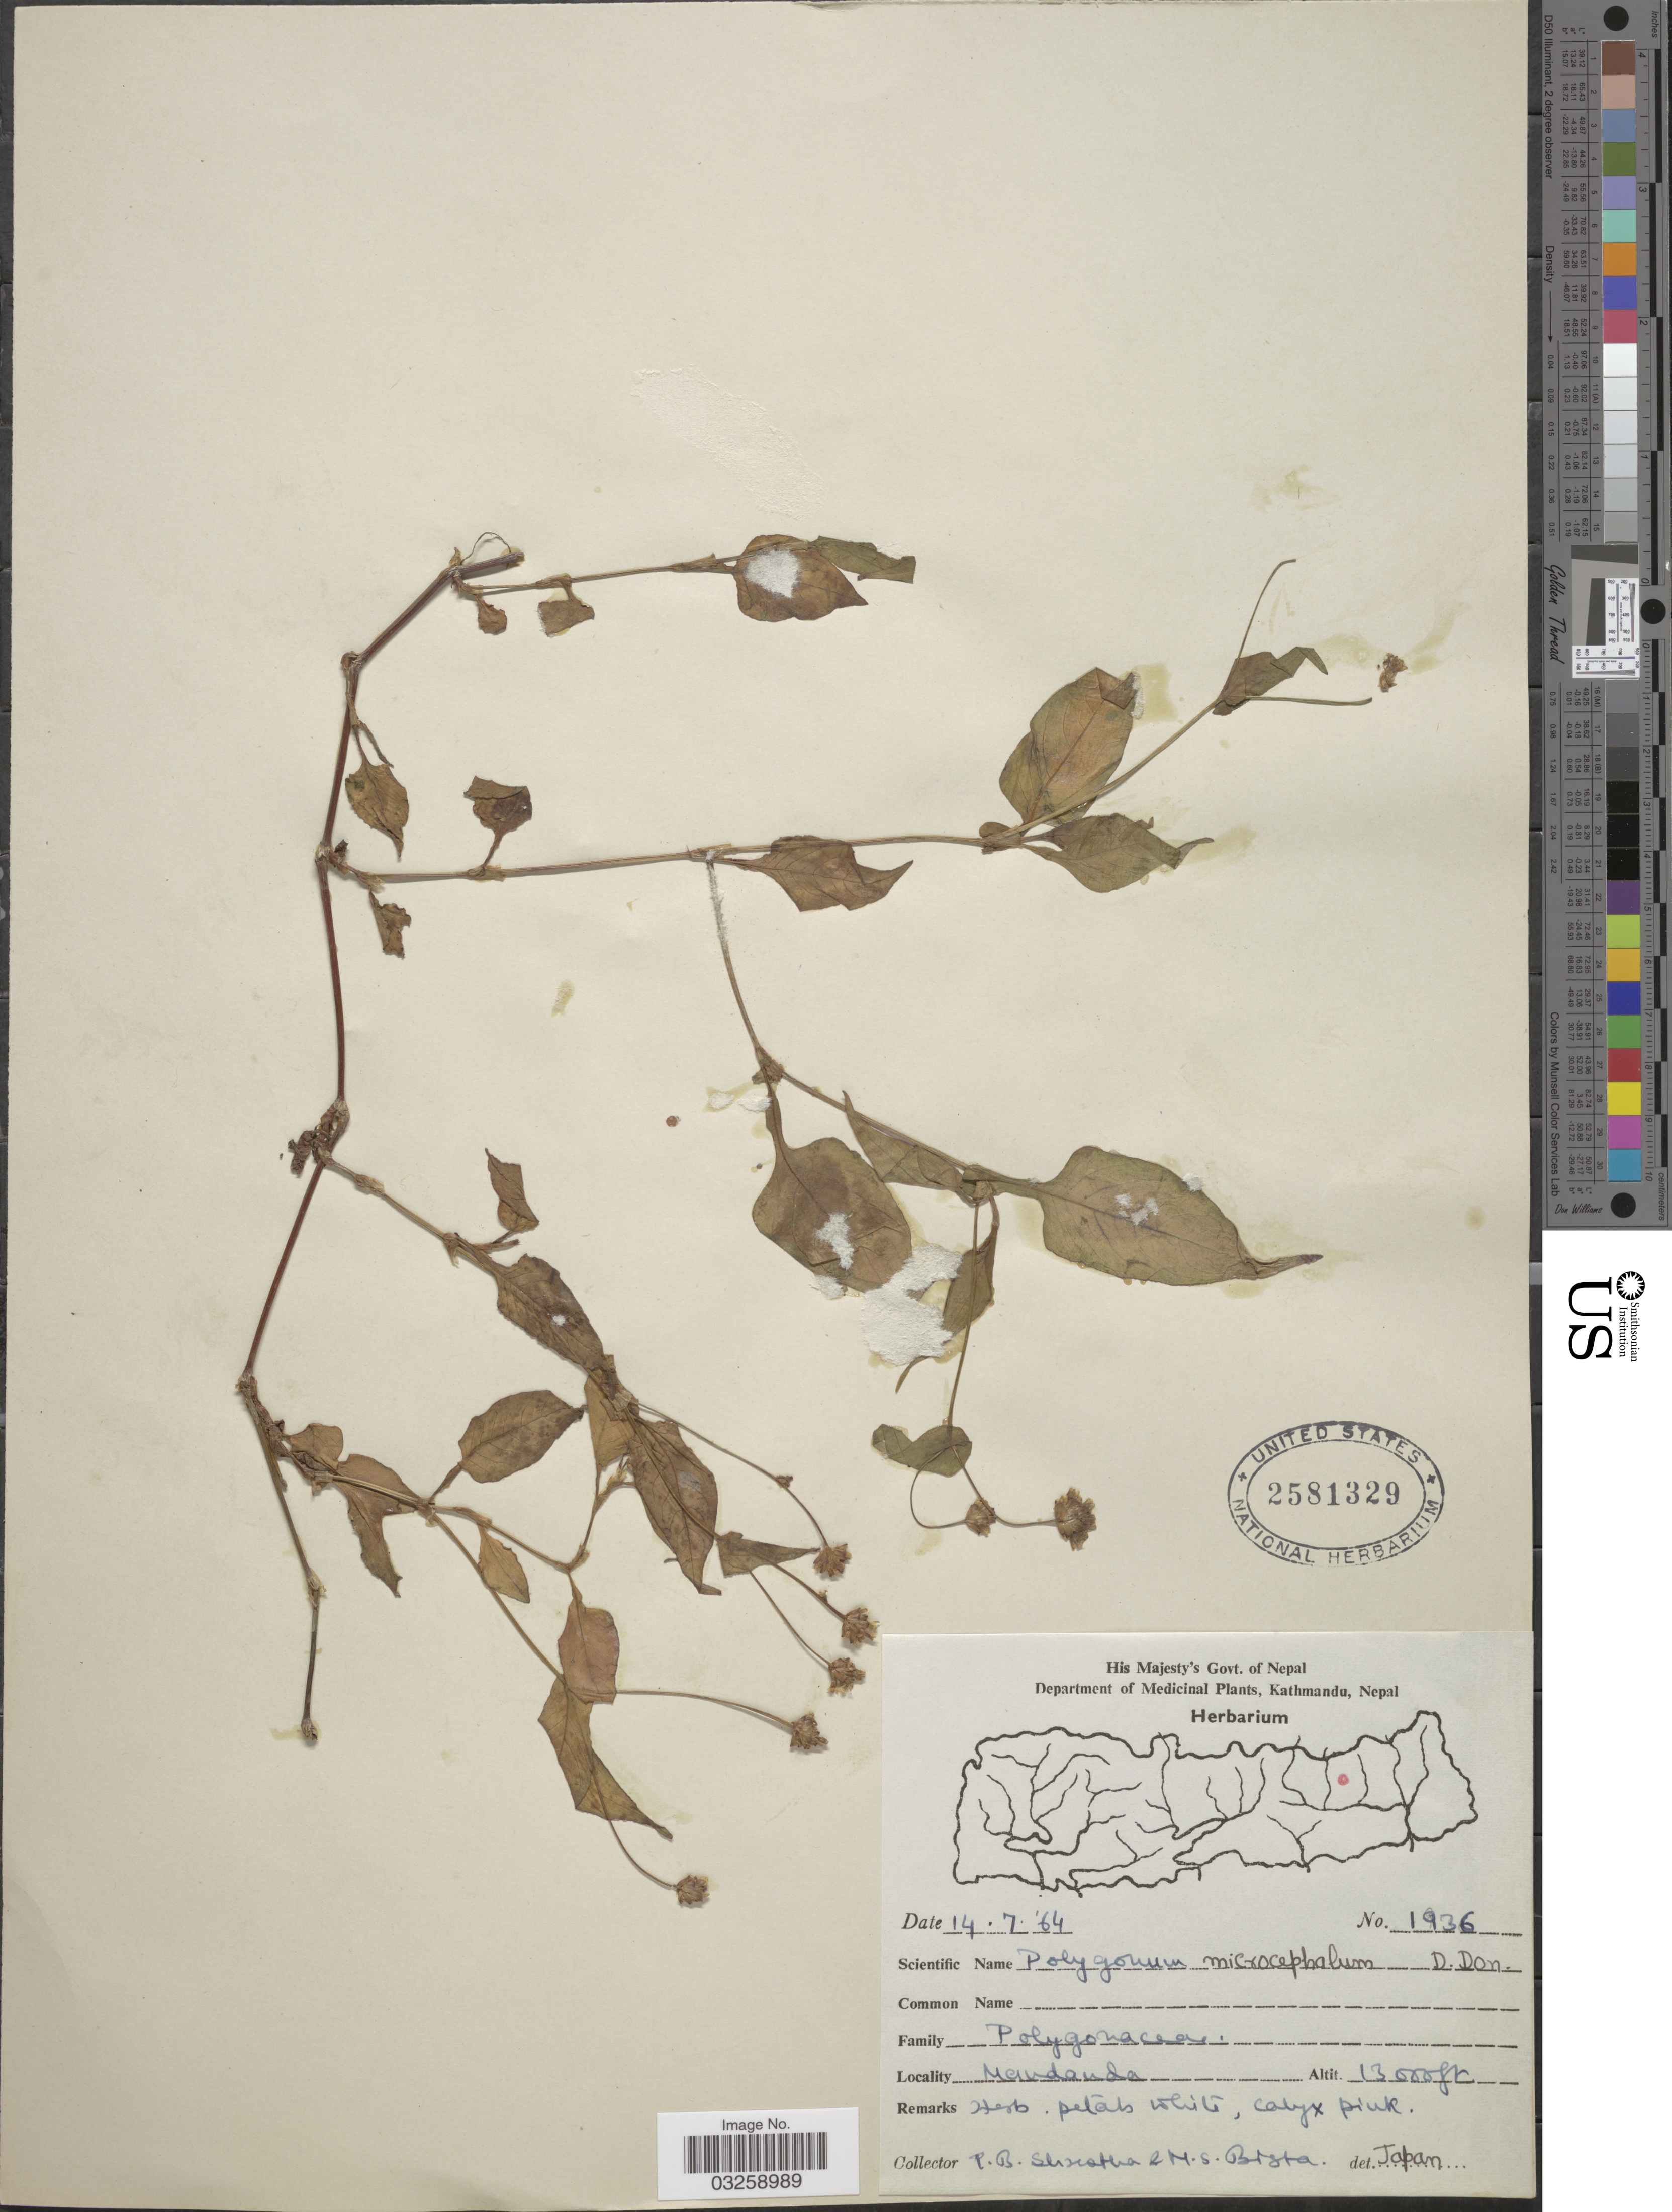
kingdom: Plantae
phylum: Tracheophyta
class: Magnoliopsida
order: Caryophyllales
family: Polygonaceae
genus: Polygonum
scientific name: Polygonum microcephalum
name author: D. Don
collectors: T. B. Shrestha & M. Bista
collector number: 1936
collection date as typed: Transcribed d/m/y: 14/7/64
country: Nepal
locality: Mandanda.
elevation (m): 3962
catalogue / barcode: US 2581329